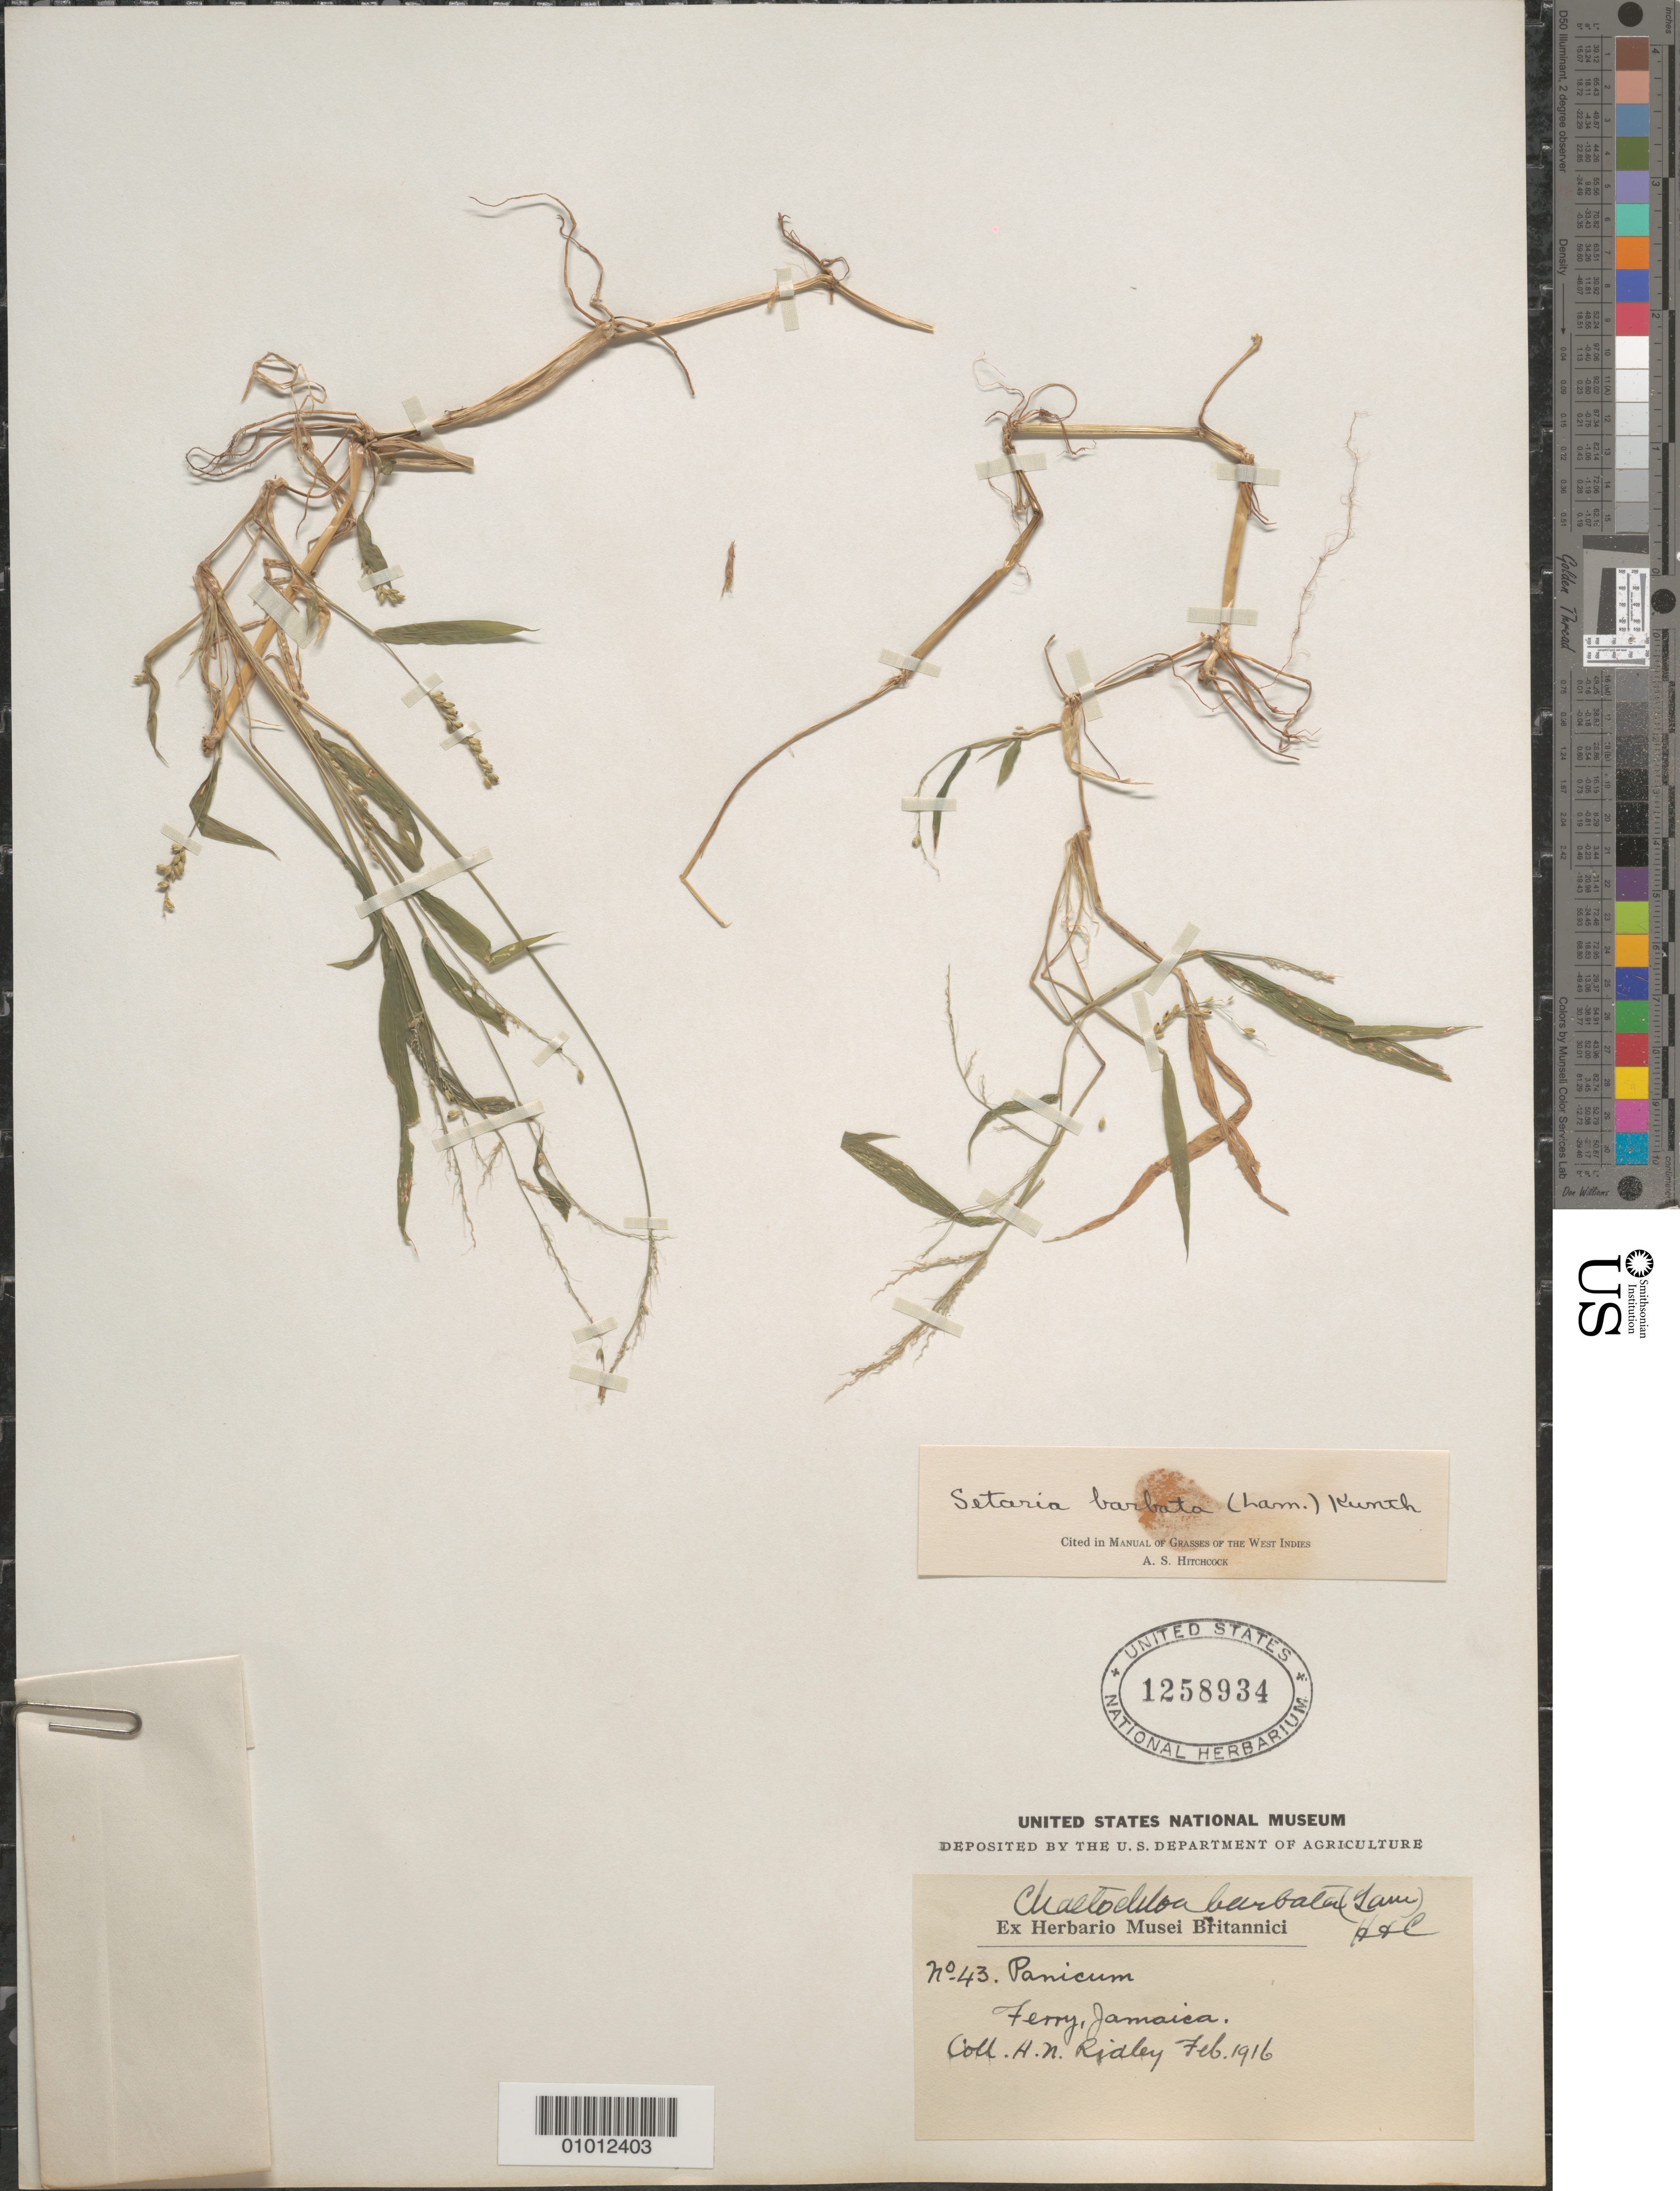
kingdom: Plantae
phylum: Tracheophyta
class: Liliopsida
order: Poales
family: Poaceae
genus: Setaria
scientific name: Setaria barbata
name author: (Lam.) Kunth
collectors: H. N. Ridley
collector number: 43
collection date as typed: Feb 1916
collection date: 1916-02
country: Jamaica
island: Jamaica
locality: Ferry, Jamaica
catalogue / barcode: US 1258934